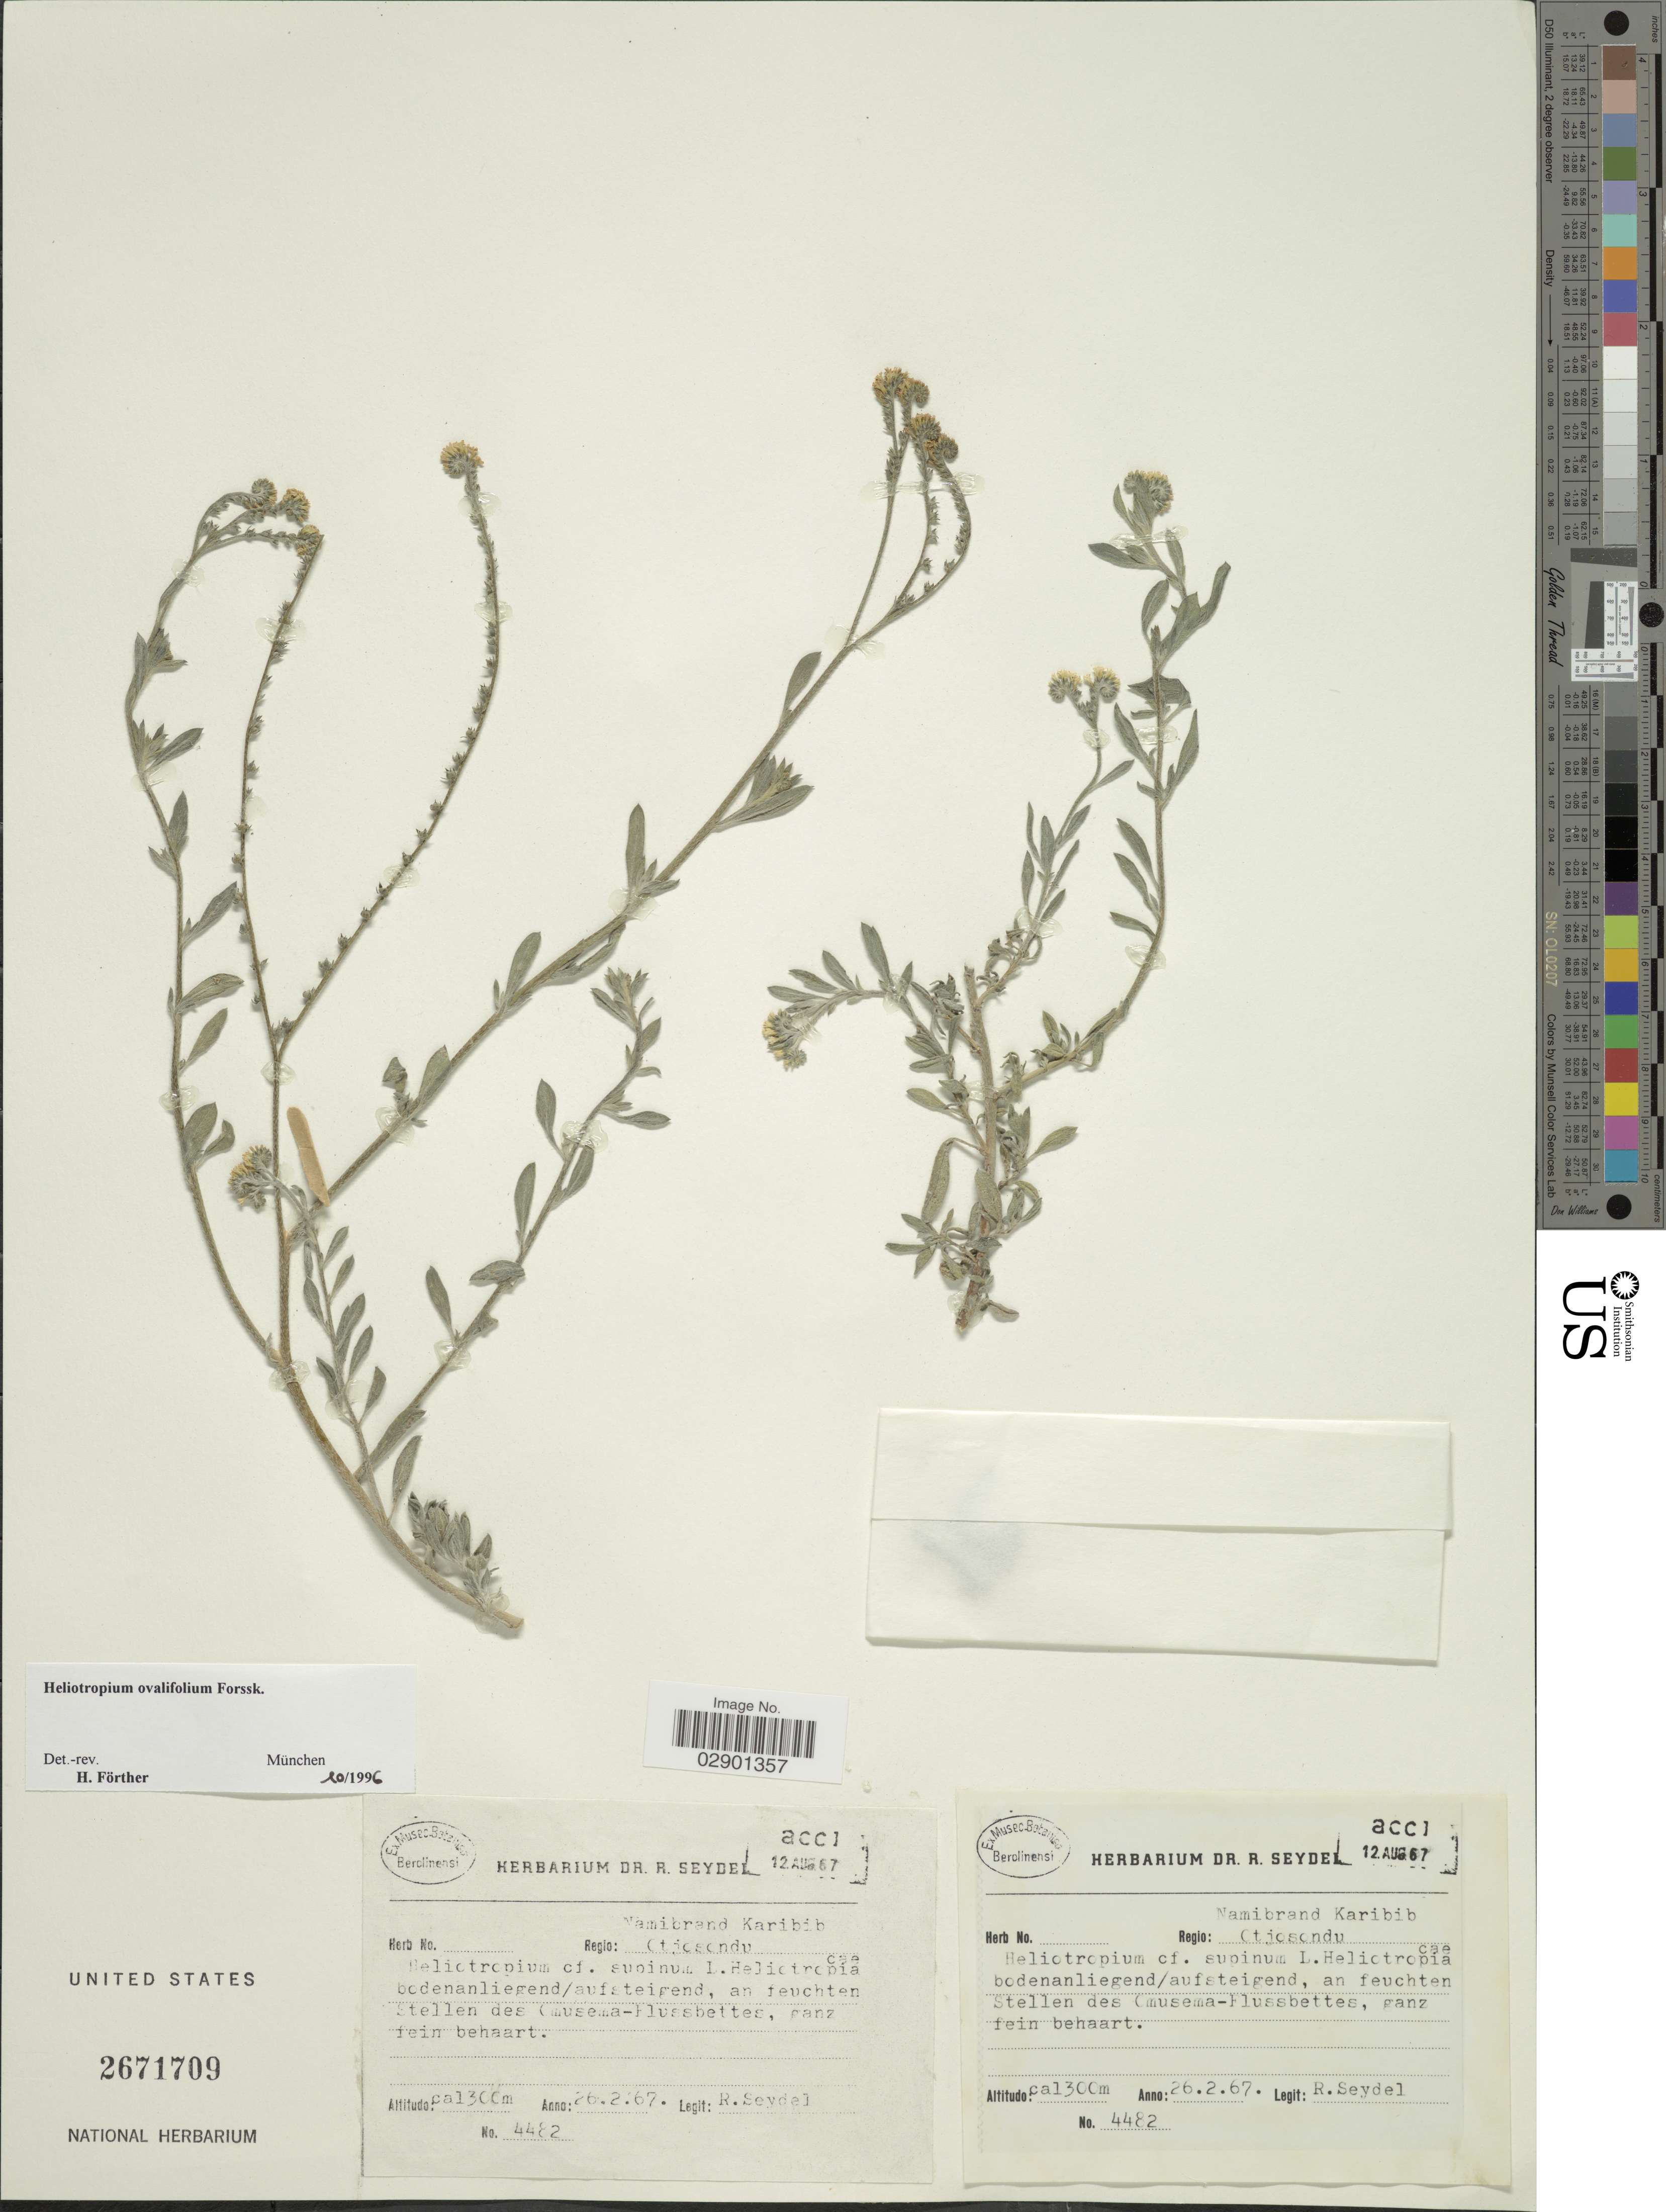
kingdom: Plantae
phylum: Tracheophyta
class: Magnoliopsida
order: Boraginales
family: Heliotropiaceae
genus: Heliotropium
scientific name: Heliotropium ovalifolium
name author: Forssk.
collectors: R. Seydel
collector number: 4482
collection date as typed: Transcribed d/m/y: 26/2/67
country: Namibia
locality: Namibrand Karibib, Regio: Otjosondu.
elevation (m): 1300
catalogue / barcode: US 2671709